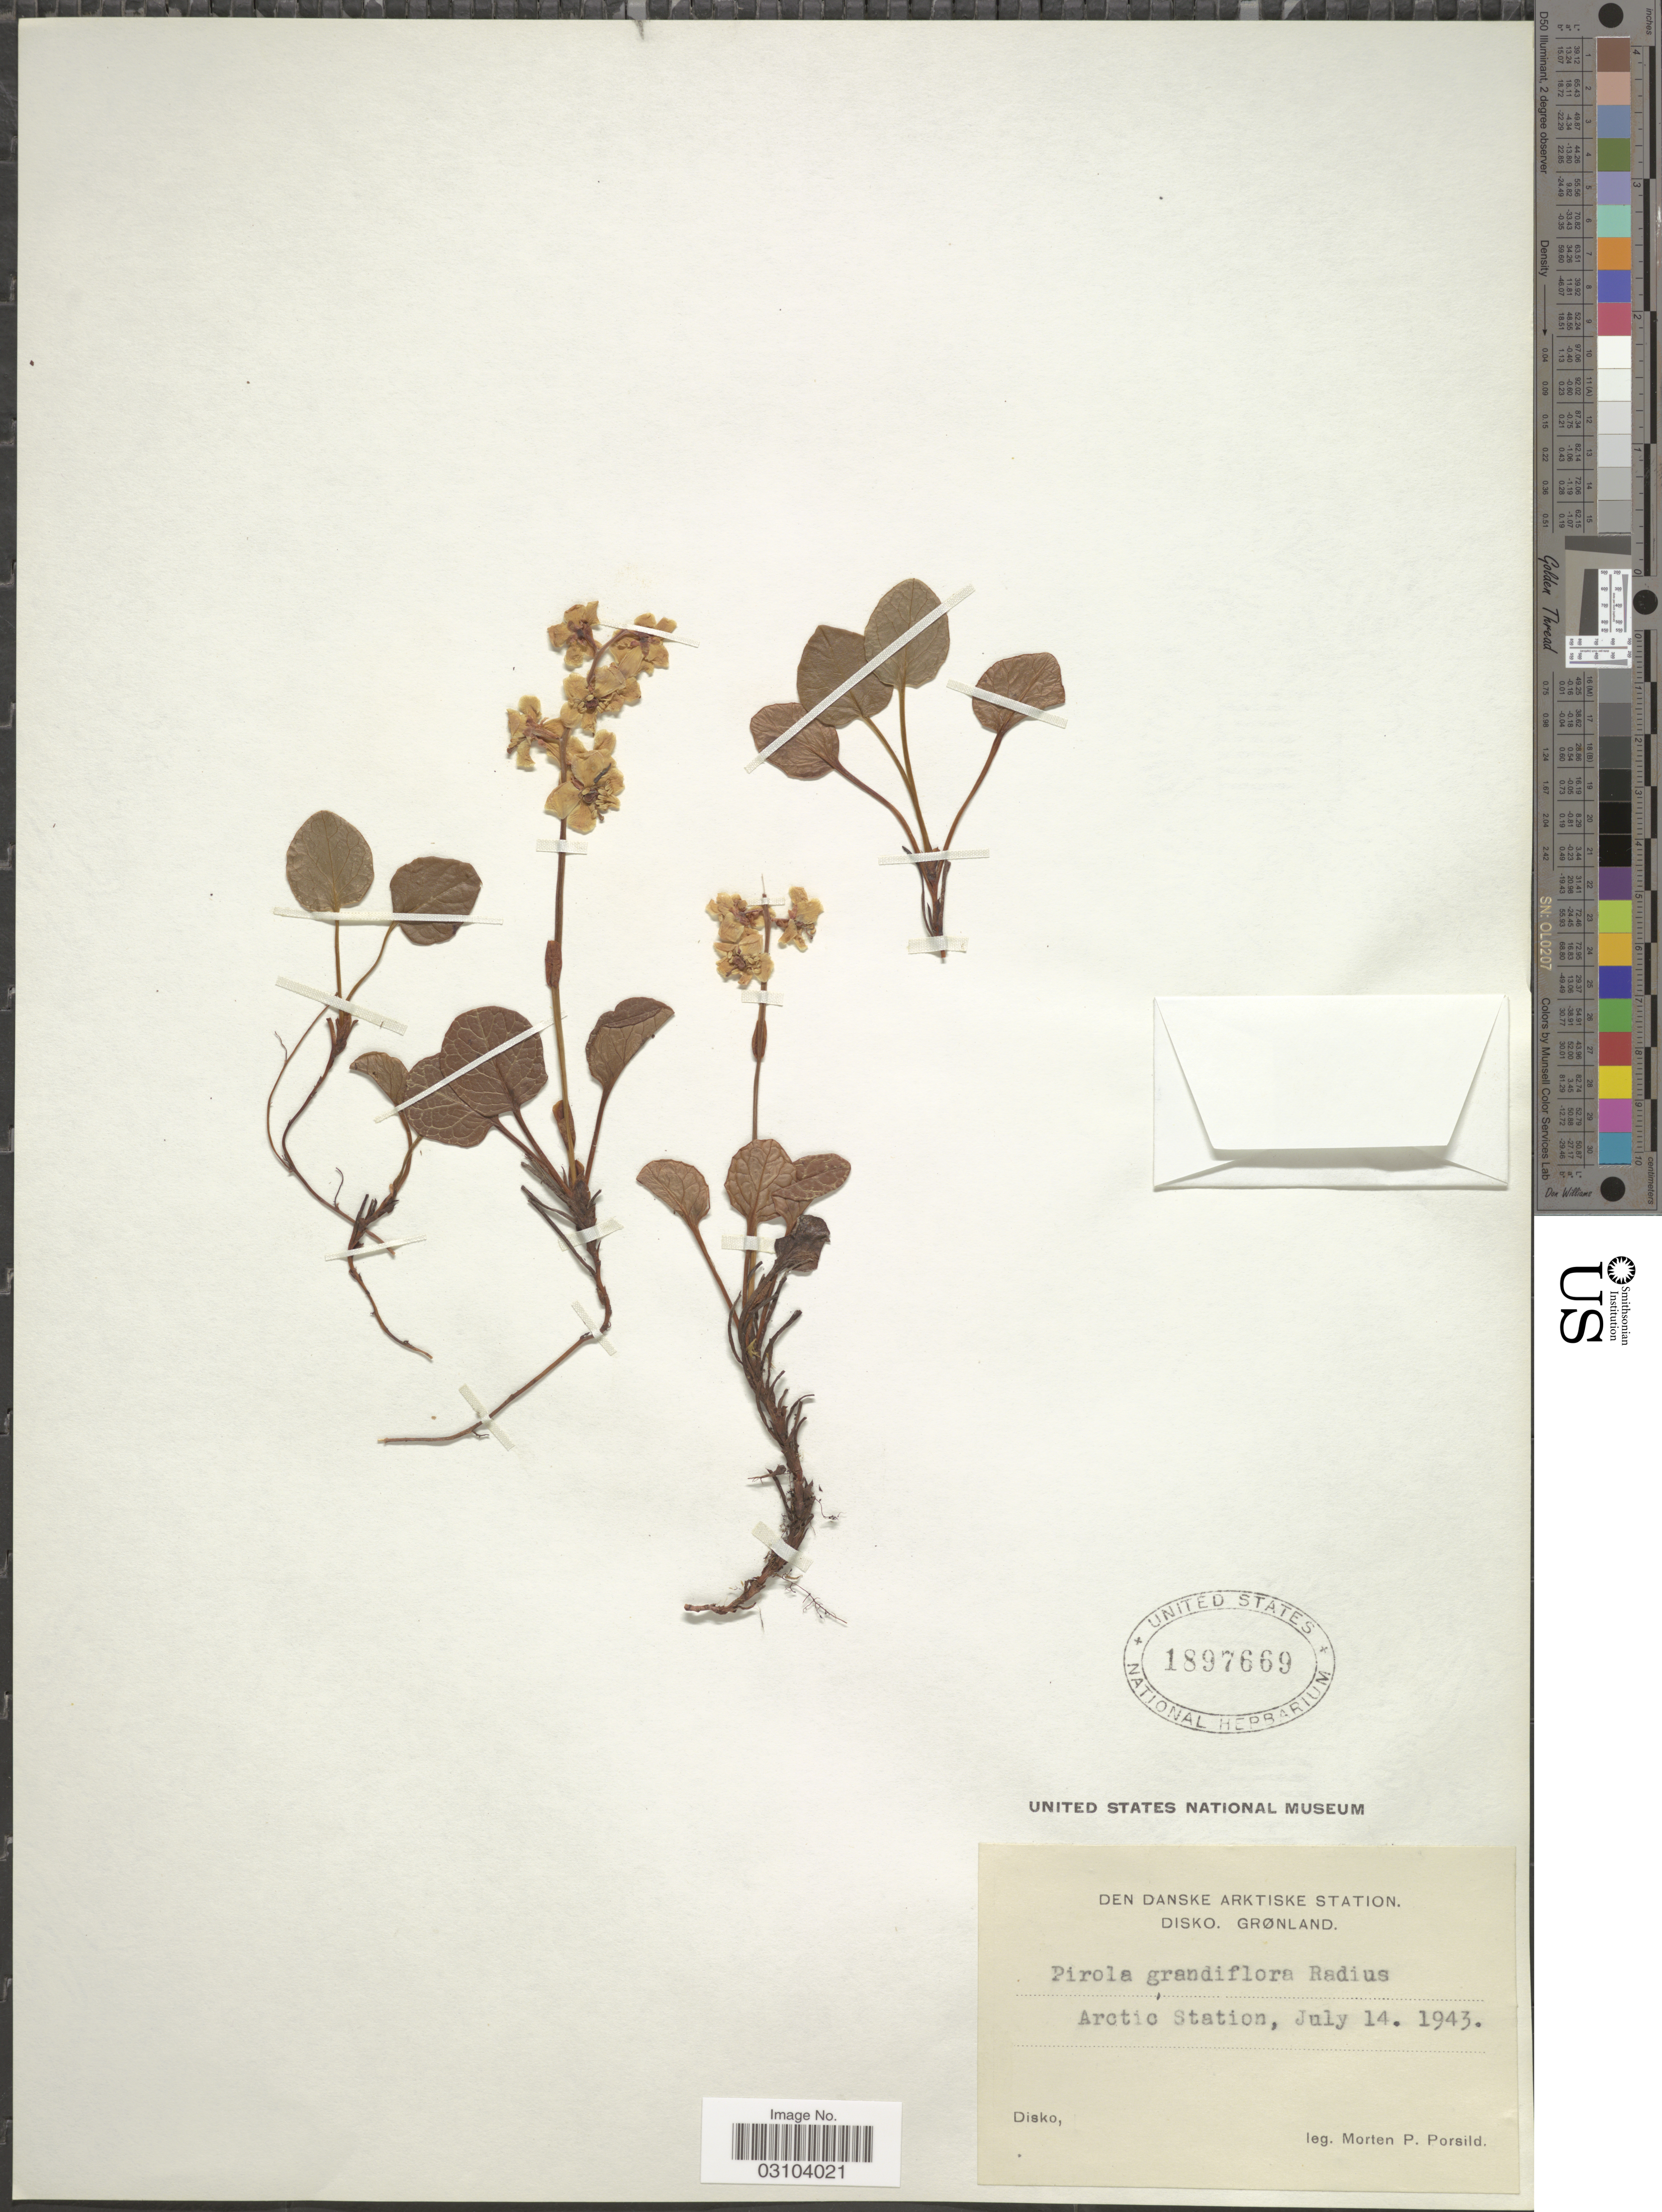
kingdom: Plantae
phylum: Tracheophyta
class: Magnoliopsida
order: Ericales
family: Ericaceae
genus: Pyrola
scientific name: Pyrola grandiflora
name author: Radius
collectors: M. P. Porsild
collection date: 1943-07-14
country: Greenland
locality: Den Danske Arktiske Station. Disko, Grønland. Arctic Station.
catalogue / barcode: US 1897669